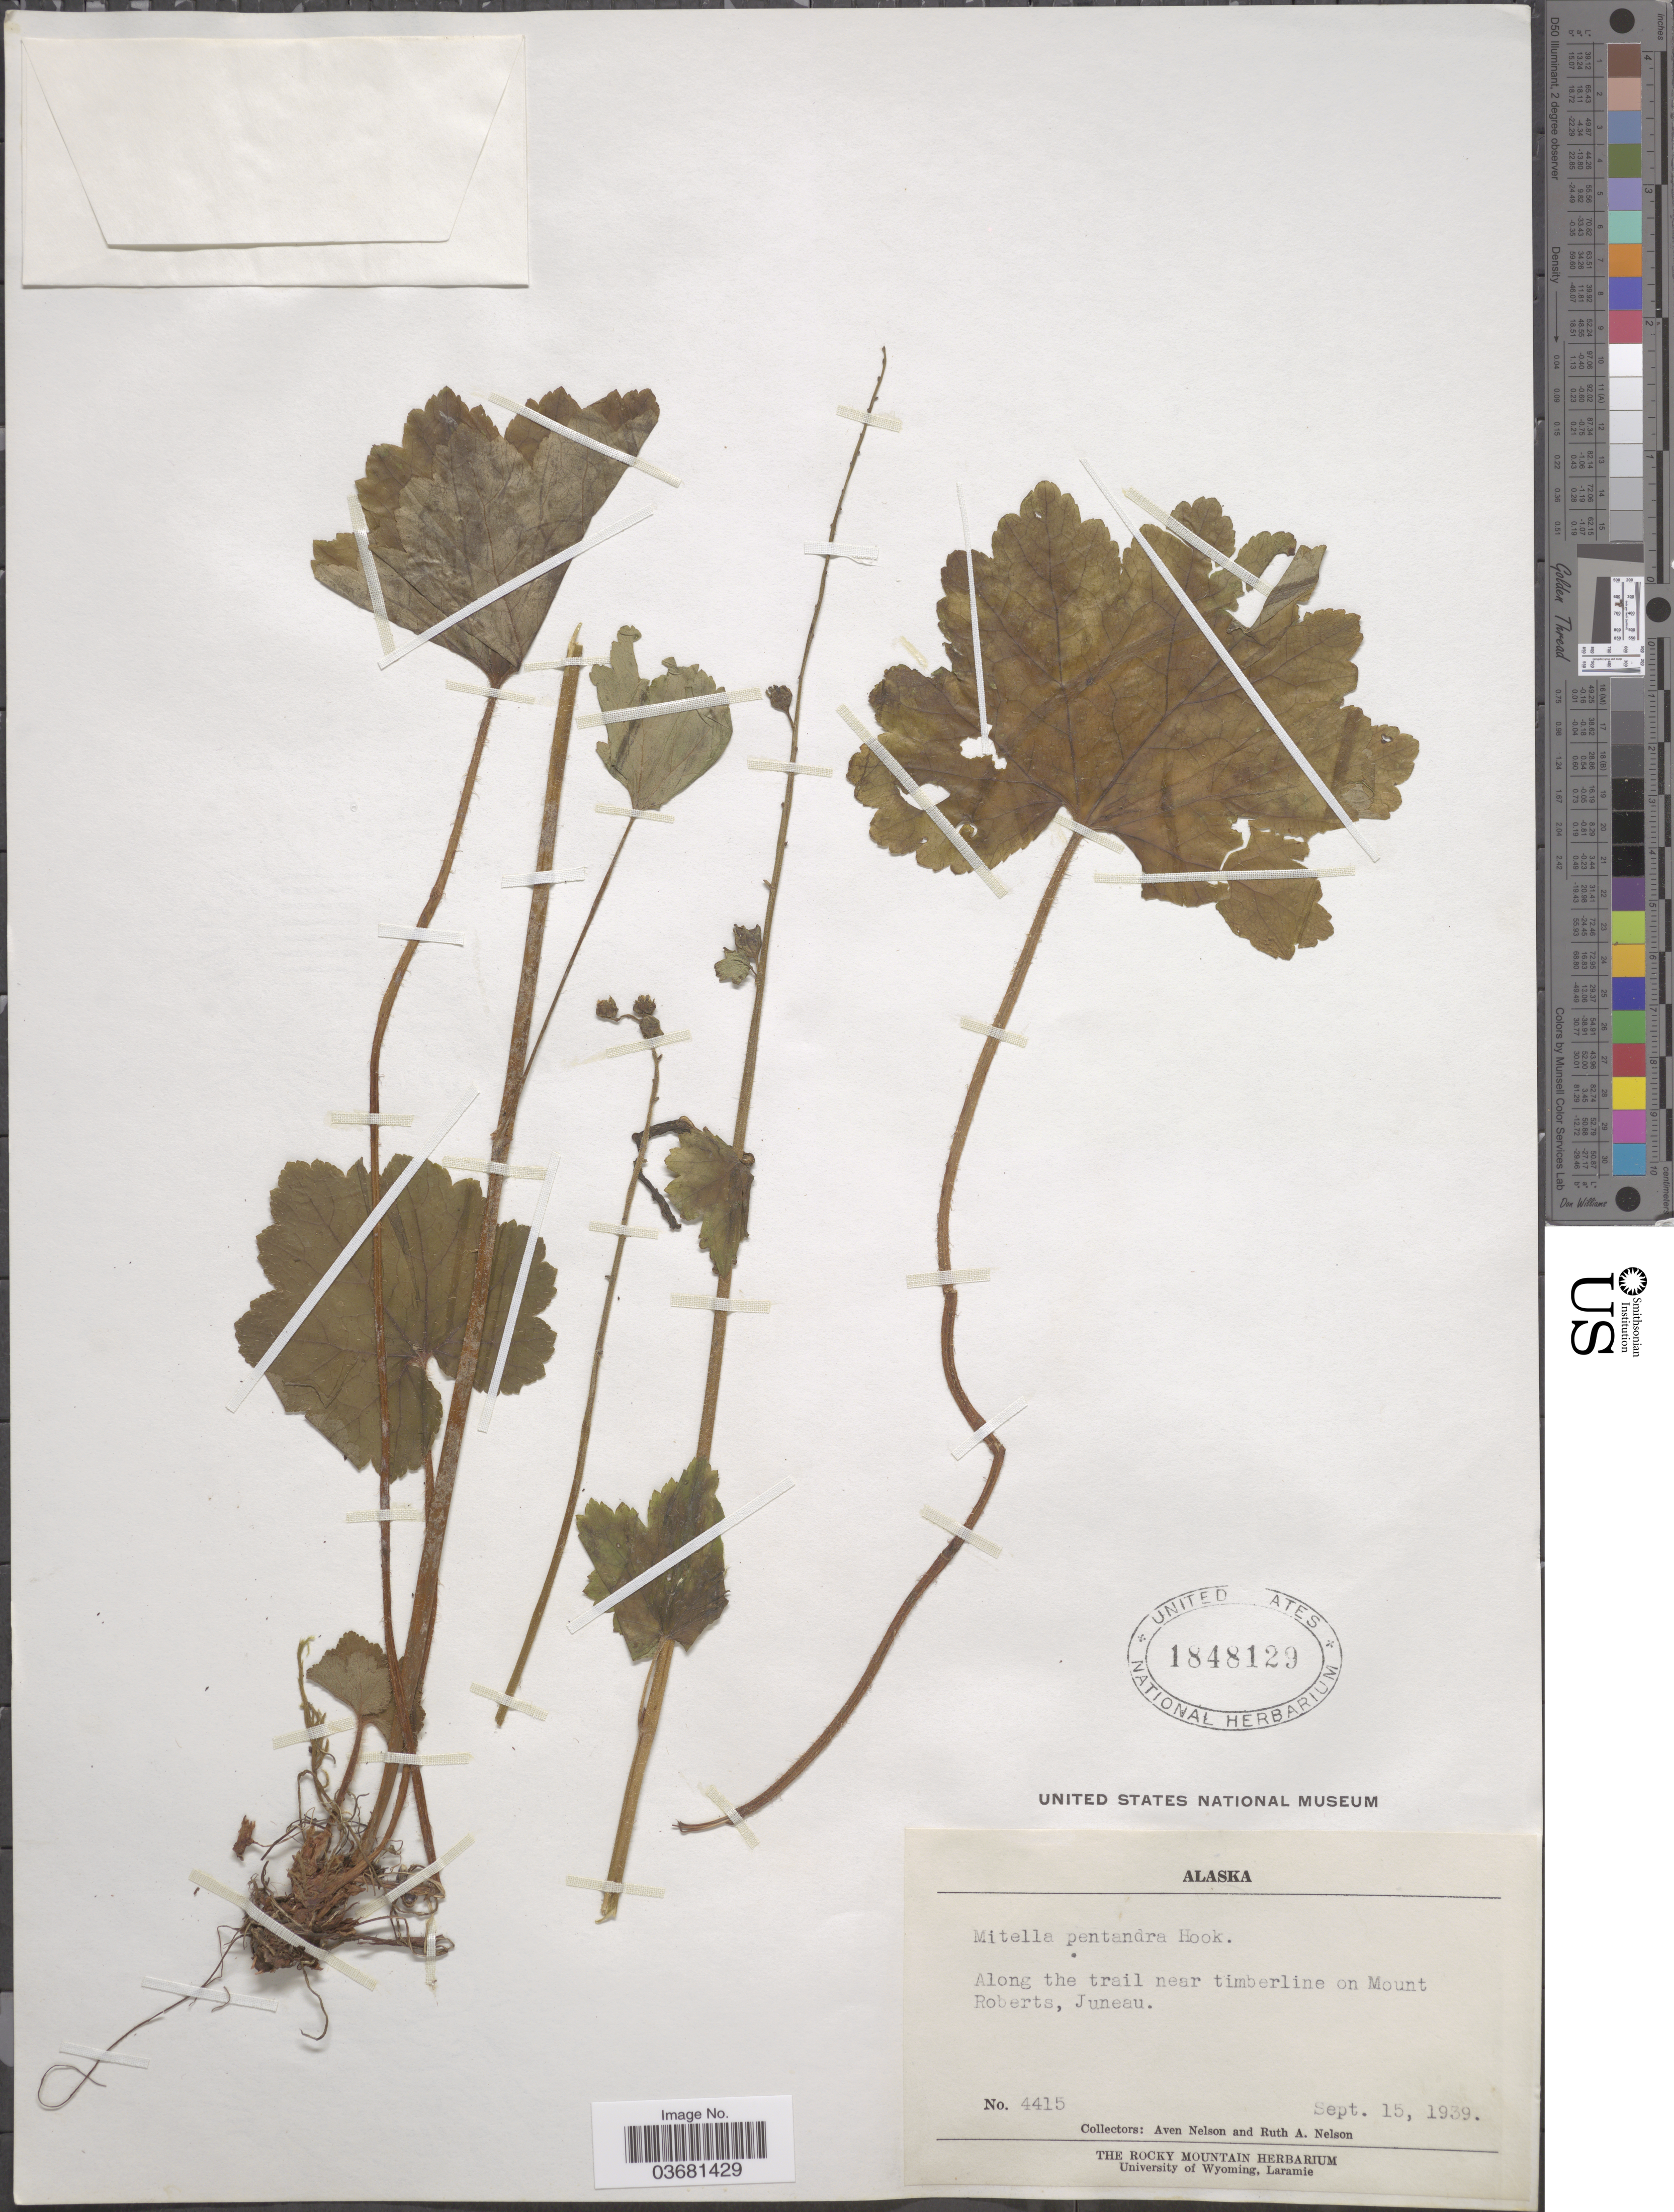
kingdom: Plantae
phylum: Tracheophyta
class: Magnoliopsida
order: Saxifragales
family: Saxifragaceae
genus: Mitella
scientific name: Mitella pentandra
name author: Hook.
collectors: A. Nelson & R. A. Nelson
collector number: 4415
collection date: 1939-09-15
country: United States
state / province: Alaska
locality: Along the trail near timberline on Mount Roberts, Juneau.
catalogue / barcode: US 1848129